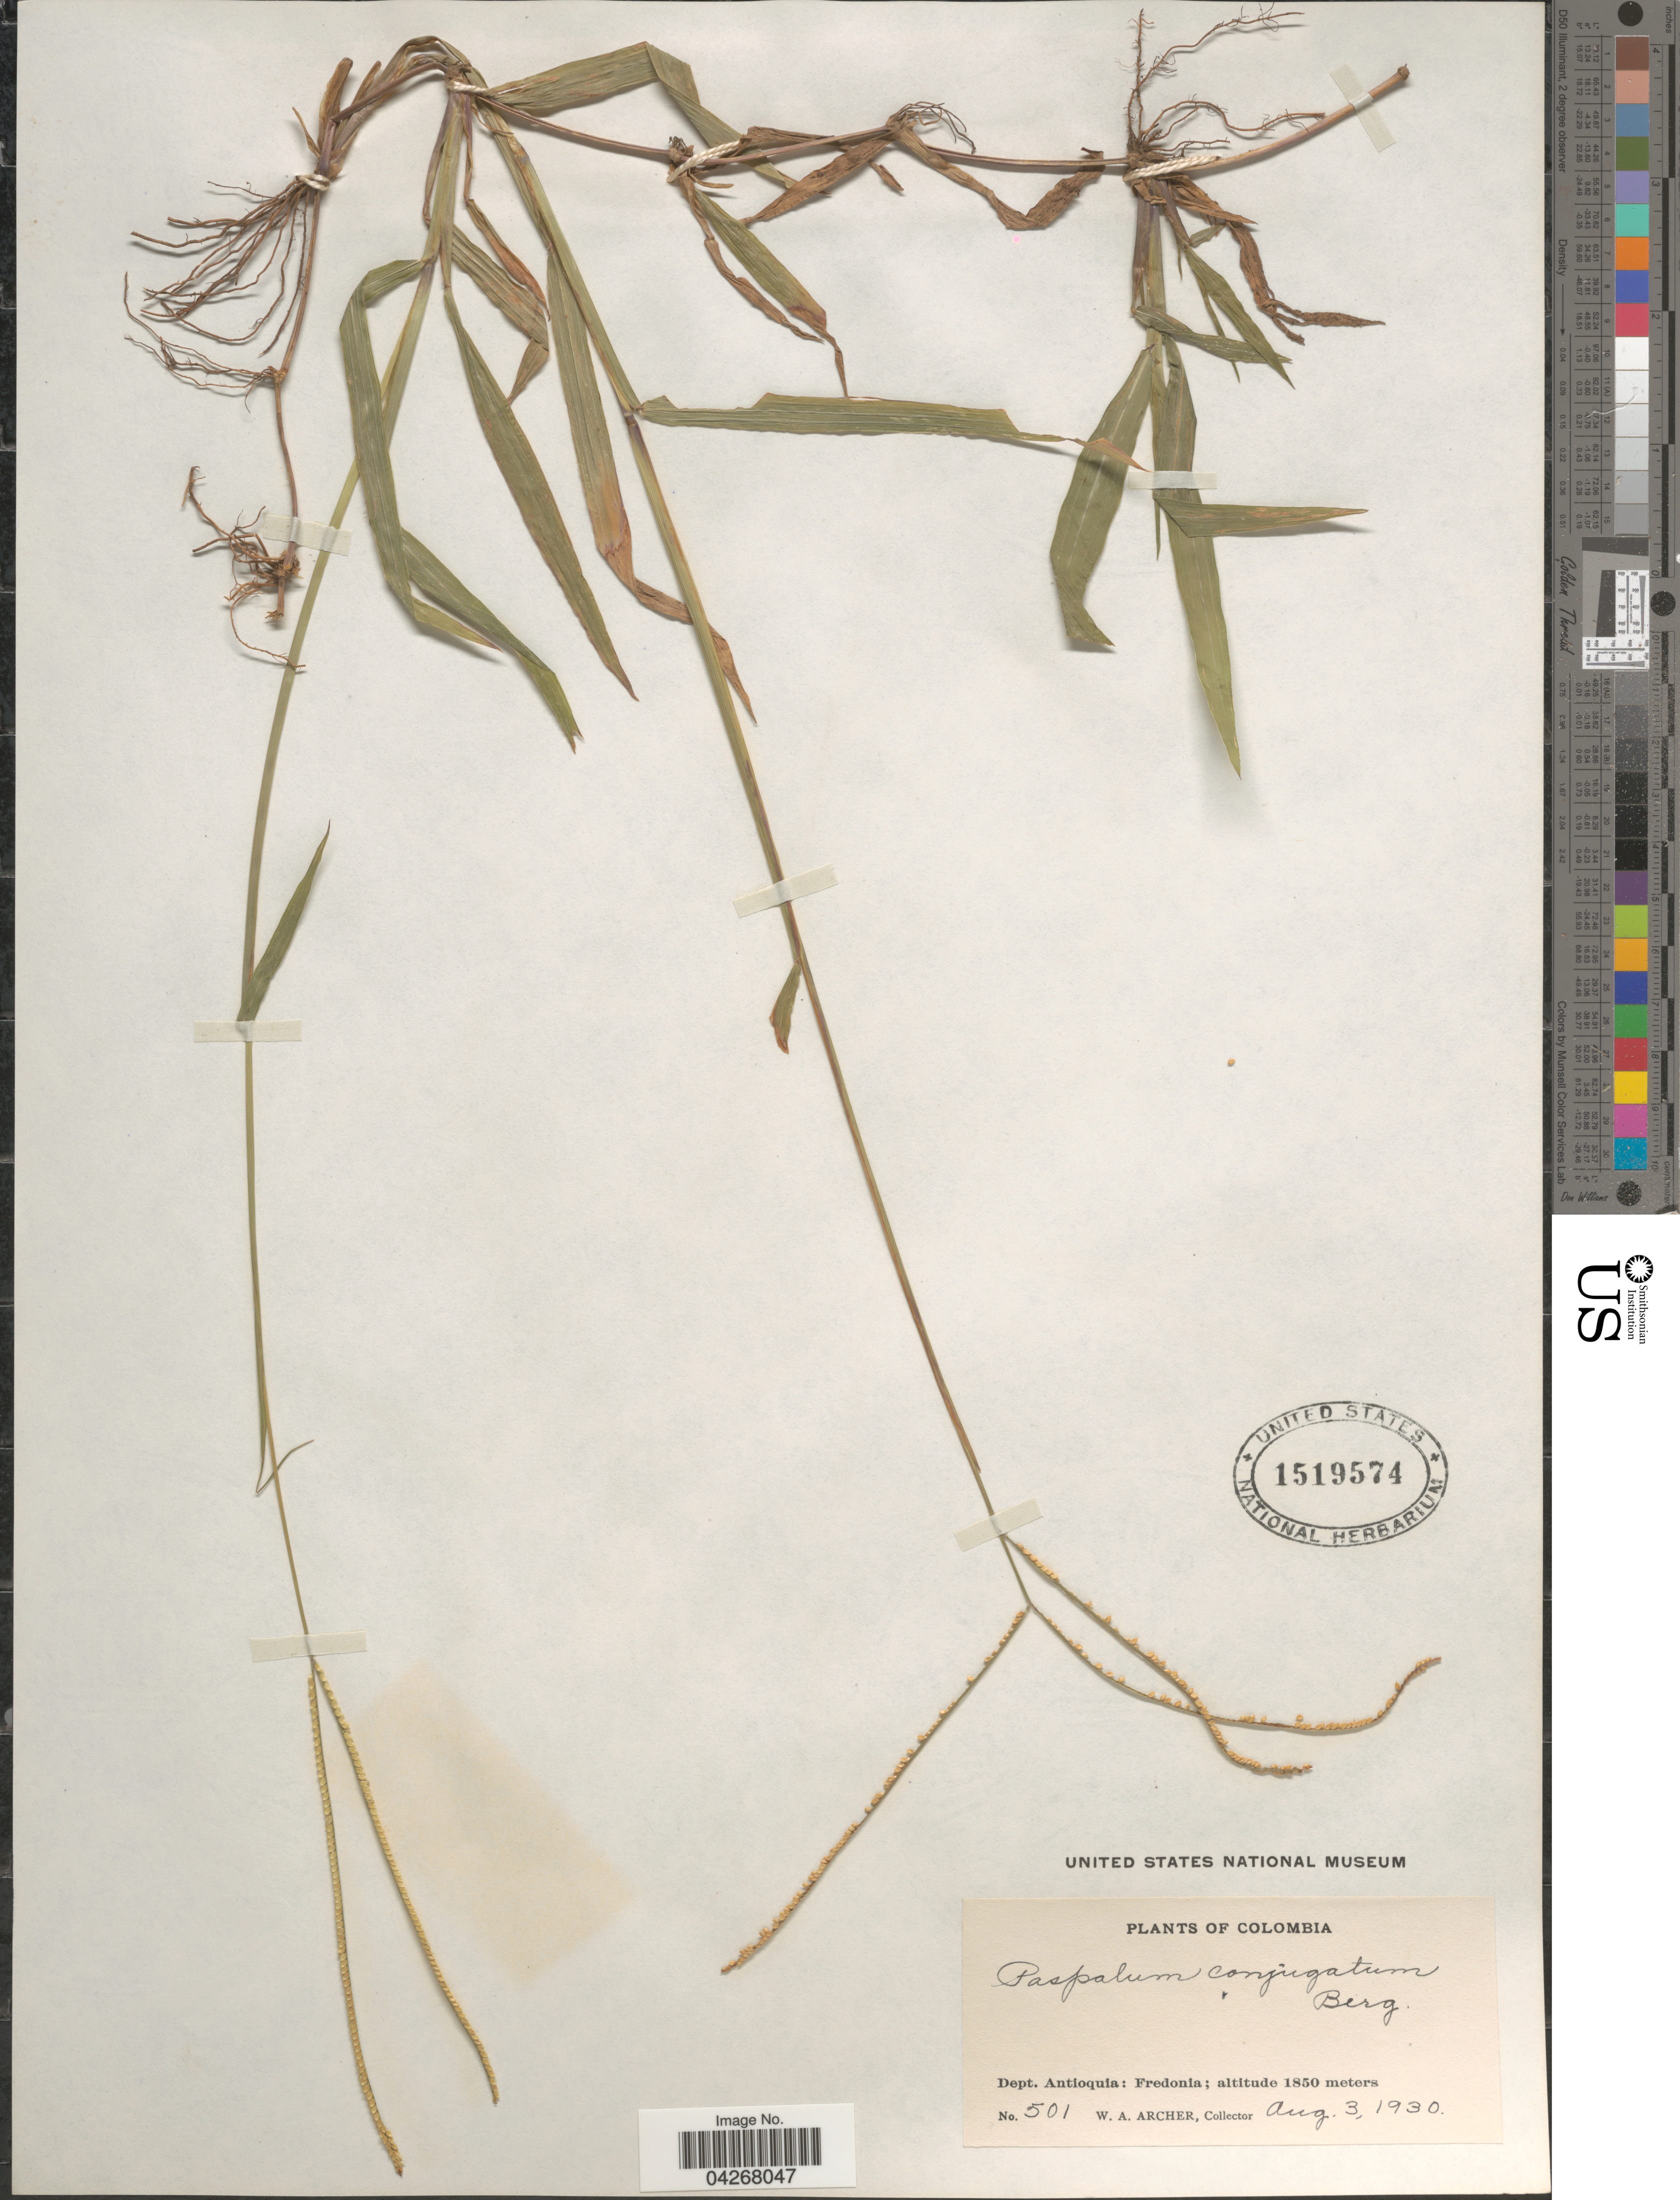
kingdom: Plantae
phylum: Tracheophyta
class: Liliopsida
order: Poales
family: Poaceae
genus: Paspalum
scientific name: Paspalum conjugatum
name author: P.J. Bergius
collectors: W. Archer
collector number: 501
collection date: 1930-08-03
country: Colombia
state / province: Antioquia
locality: Dept. Antioquia: Fredonia.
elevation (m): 1850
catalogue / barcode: US 1519574